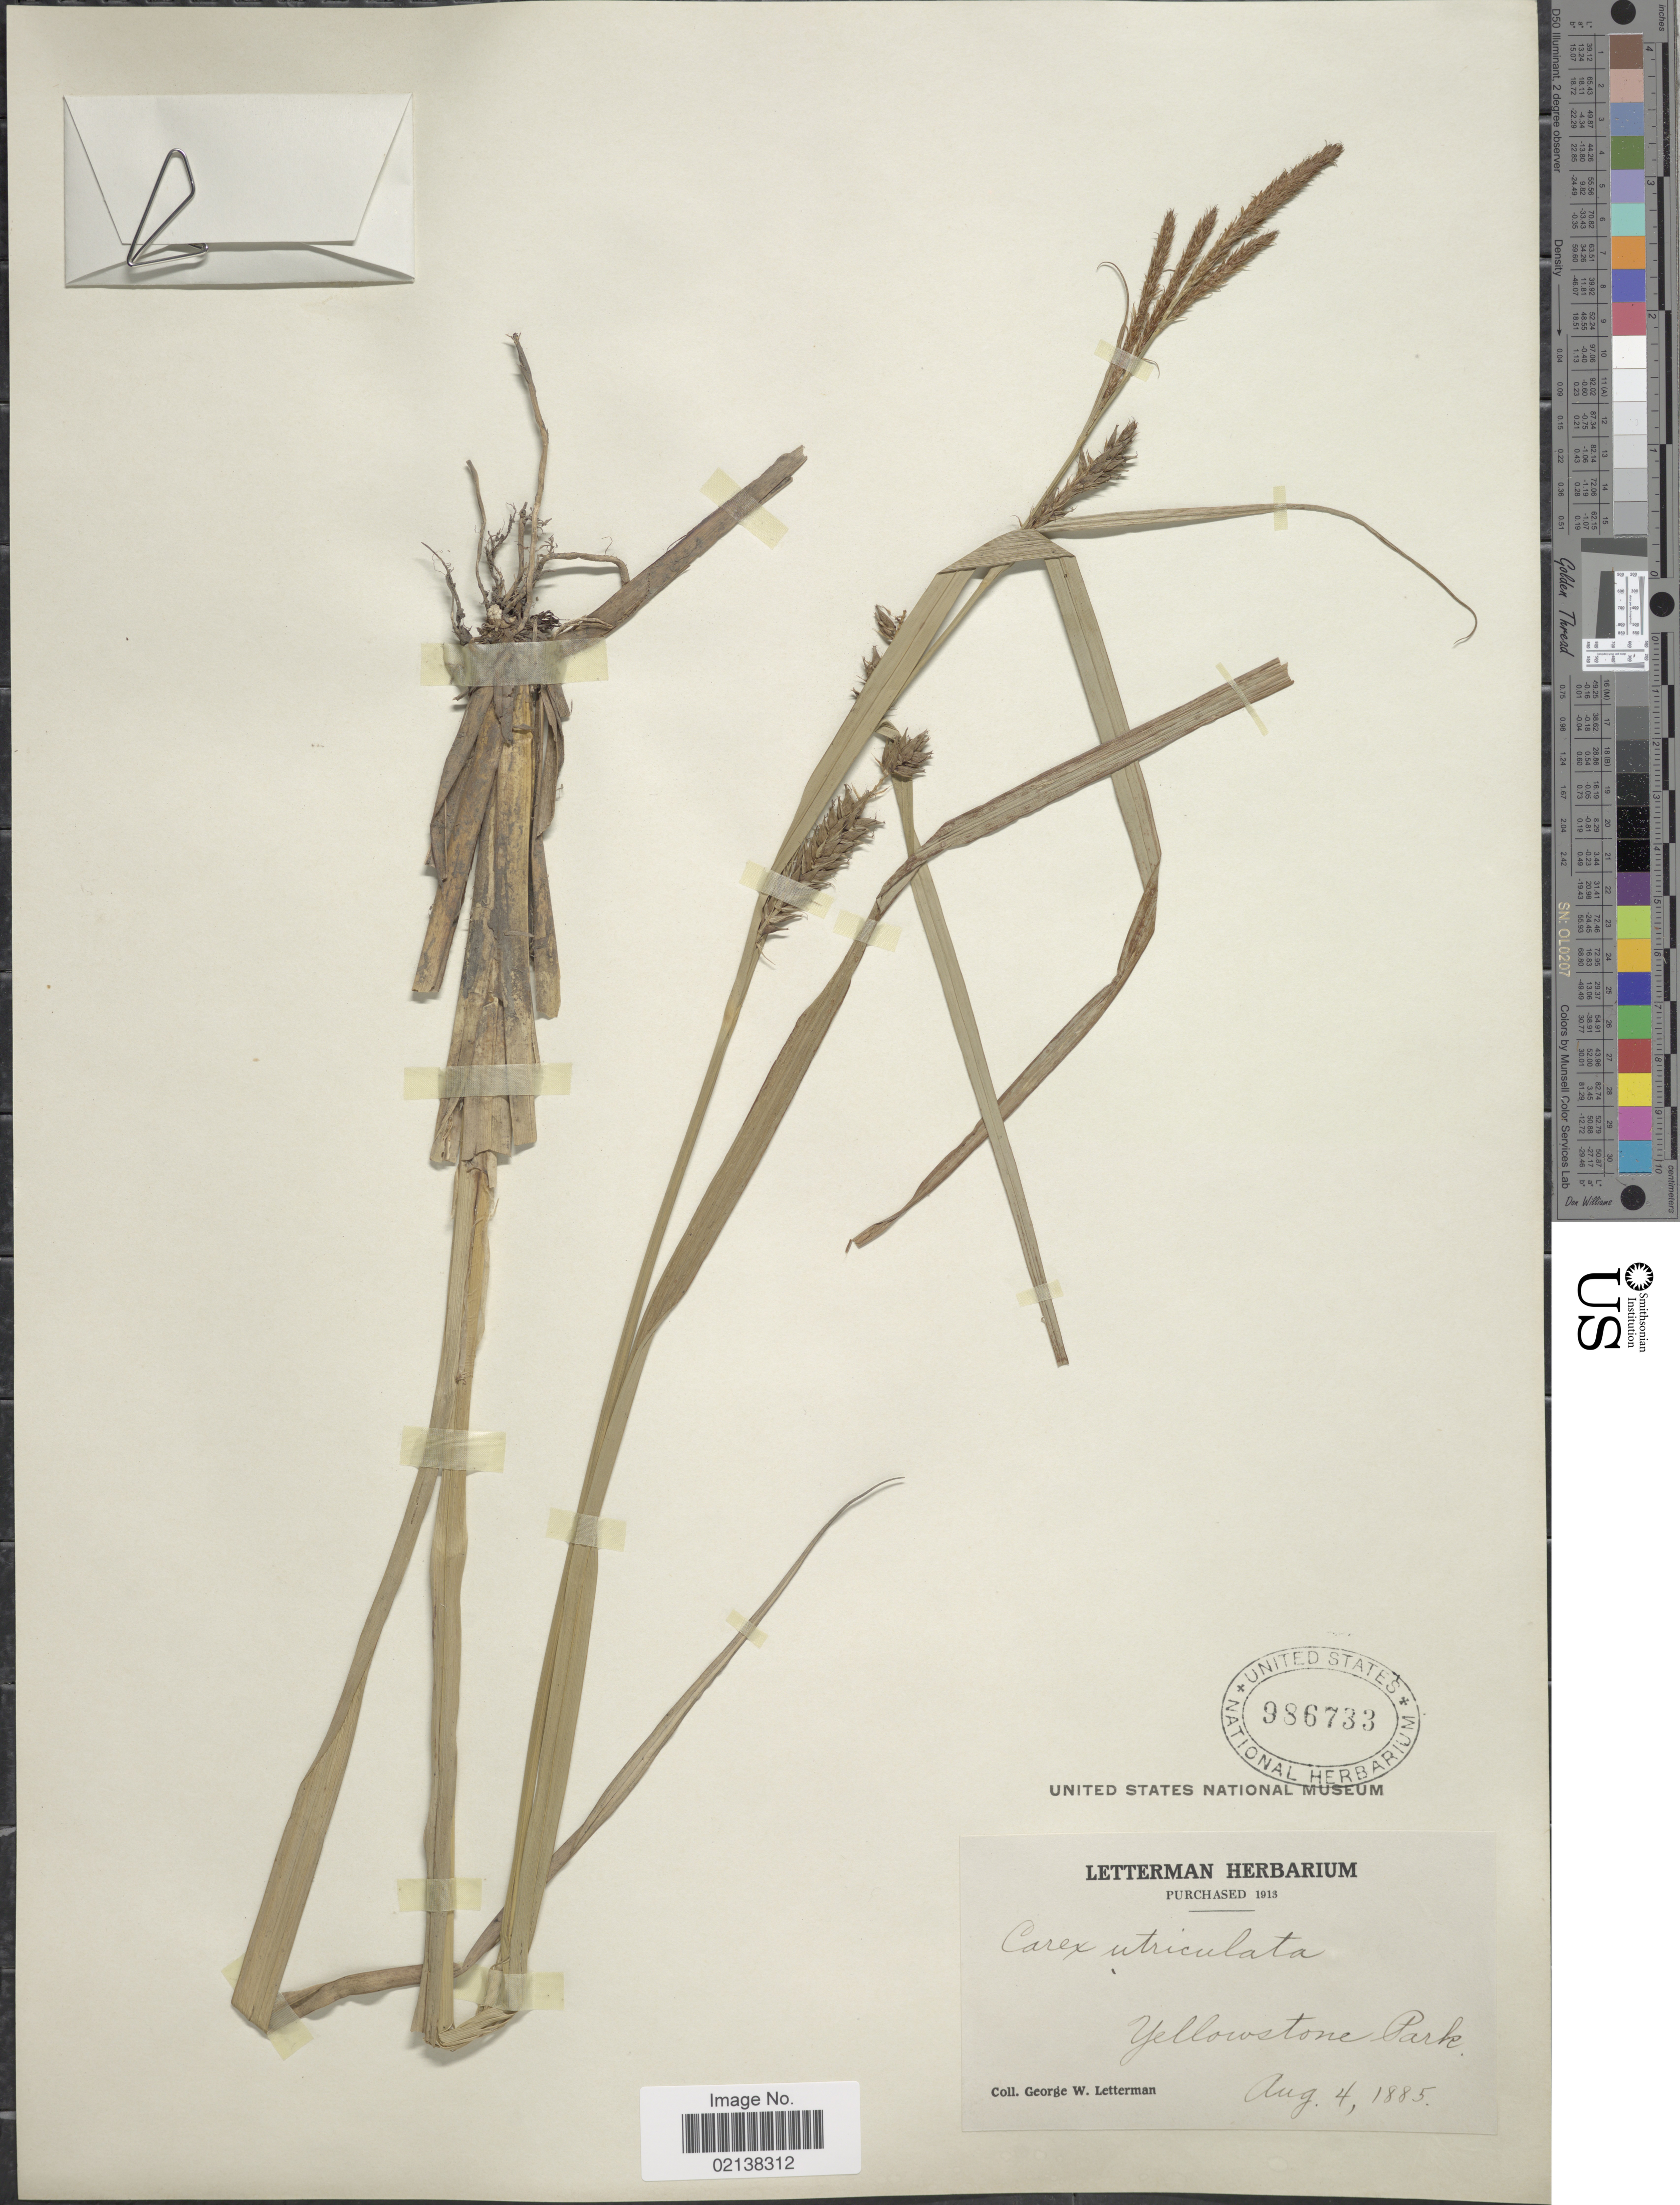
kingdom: Plantae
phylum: Tracheophyta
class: Liliopsida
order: Poales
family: Cyperaceae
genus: Carex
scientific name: Carex utriculata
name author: Boott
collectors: G. W. Letterman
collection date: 1885-08-04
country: United States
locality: Yellowstone Park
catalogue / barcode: US 986733